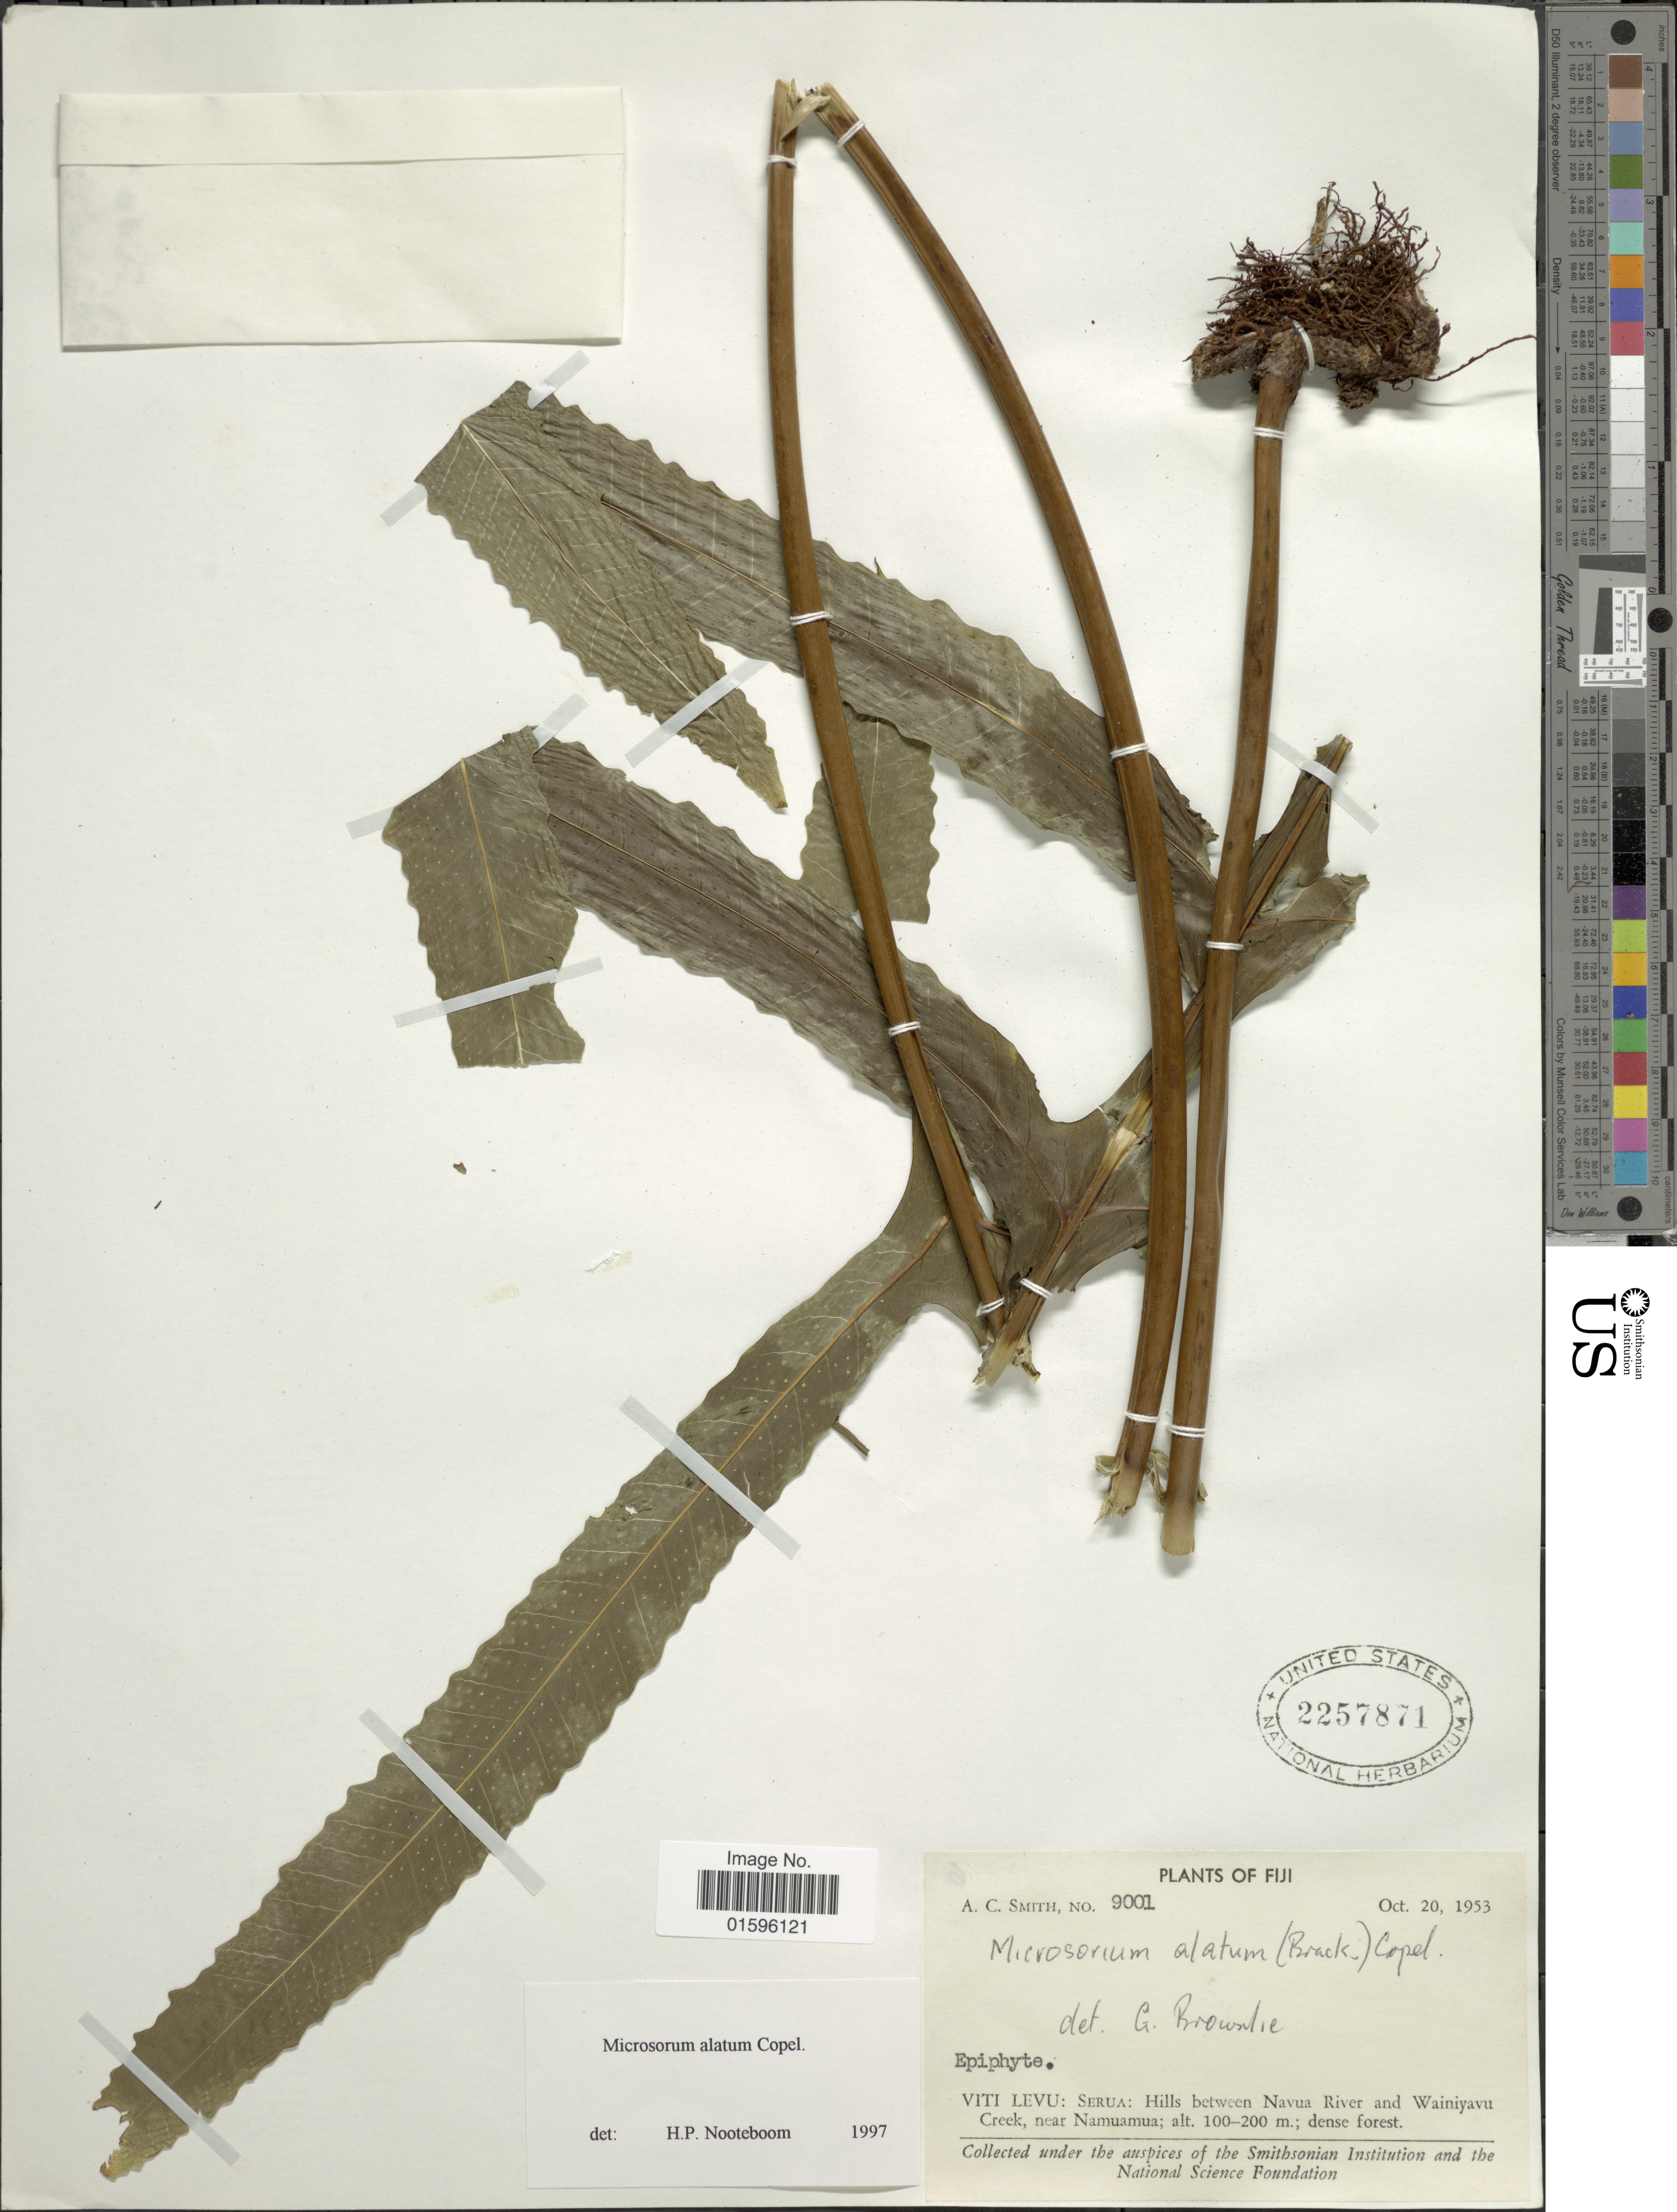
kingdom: Plantae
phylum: Tracheophyta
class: Polypodiopsida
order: Polypodiales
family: Polypodiaceae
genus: Polypodium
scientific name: Polypodium alatum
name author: (Brack.) Hook.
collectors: A. C. Smith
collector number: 9001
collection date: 1953-10-20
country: Fiji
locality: Viti Levu: Serua: Hills between Navua River and Wainiyavu Creek, near Namuamua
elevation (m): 100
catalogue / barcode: US 2257871